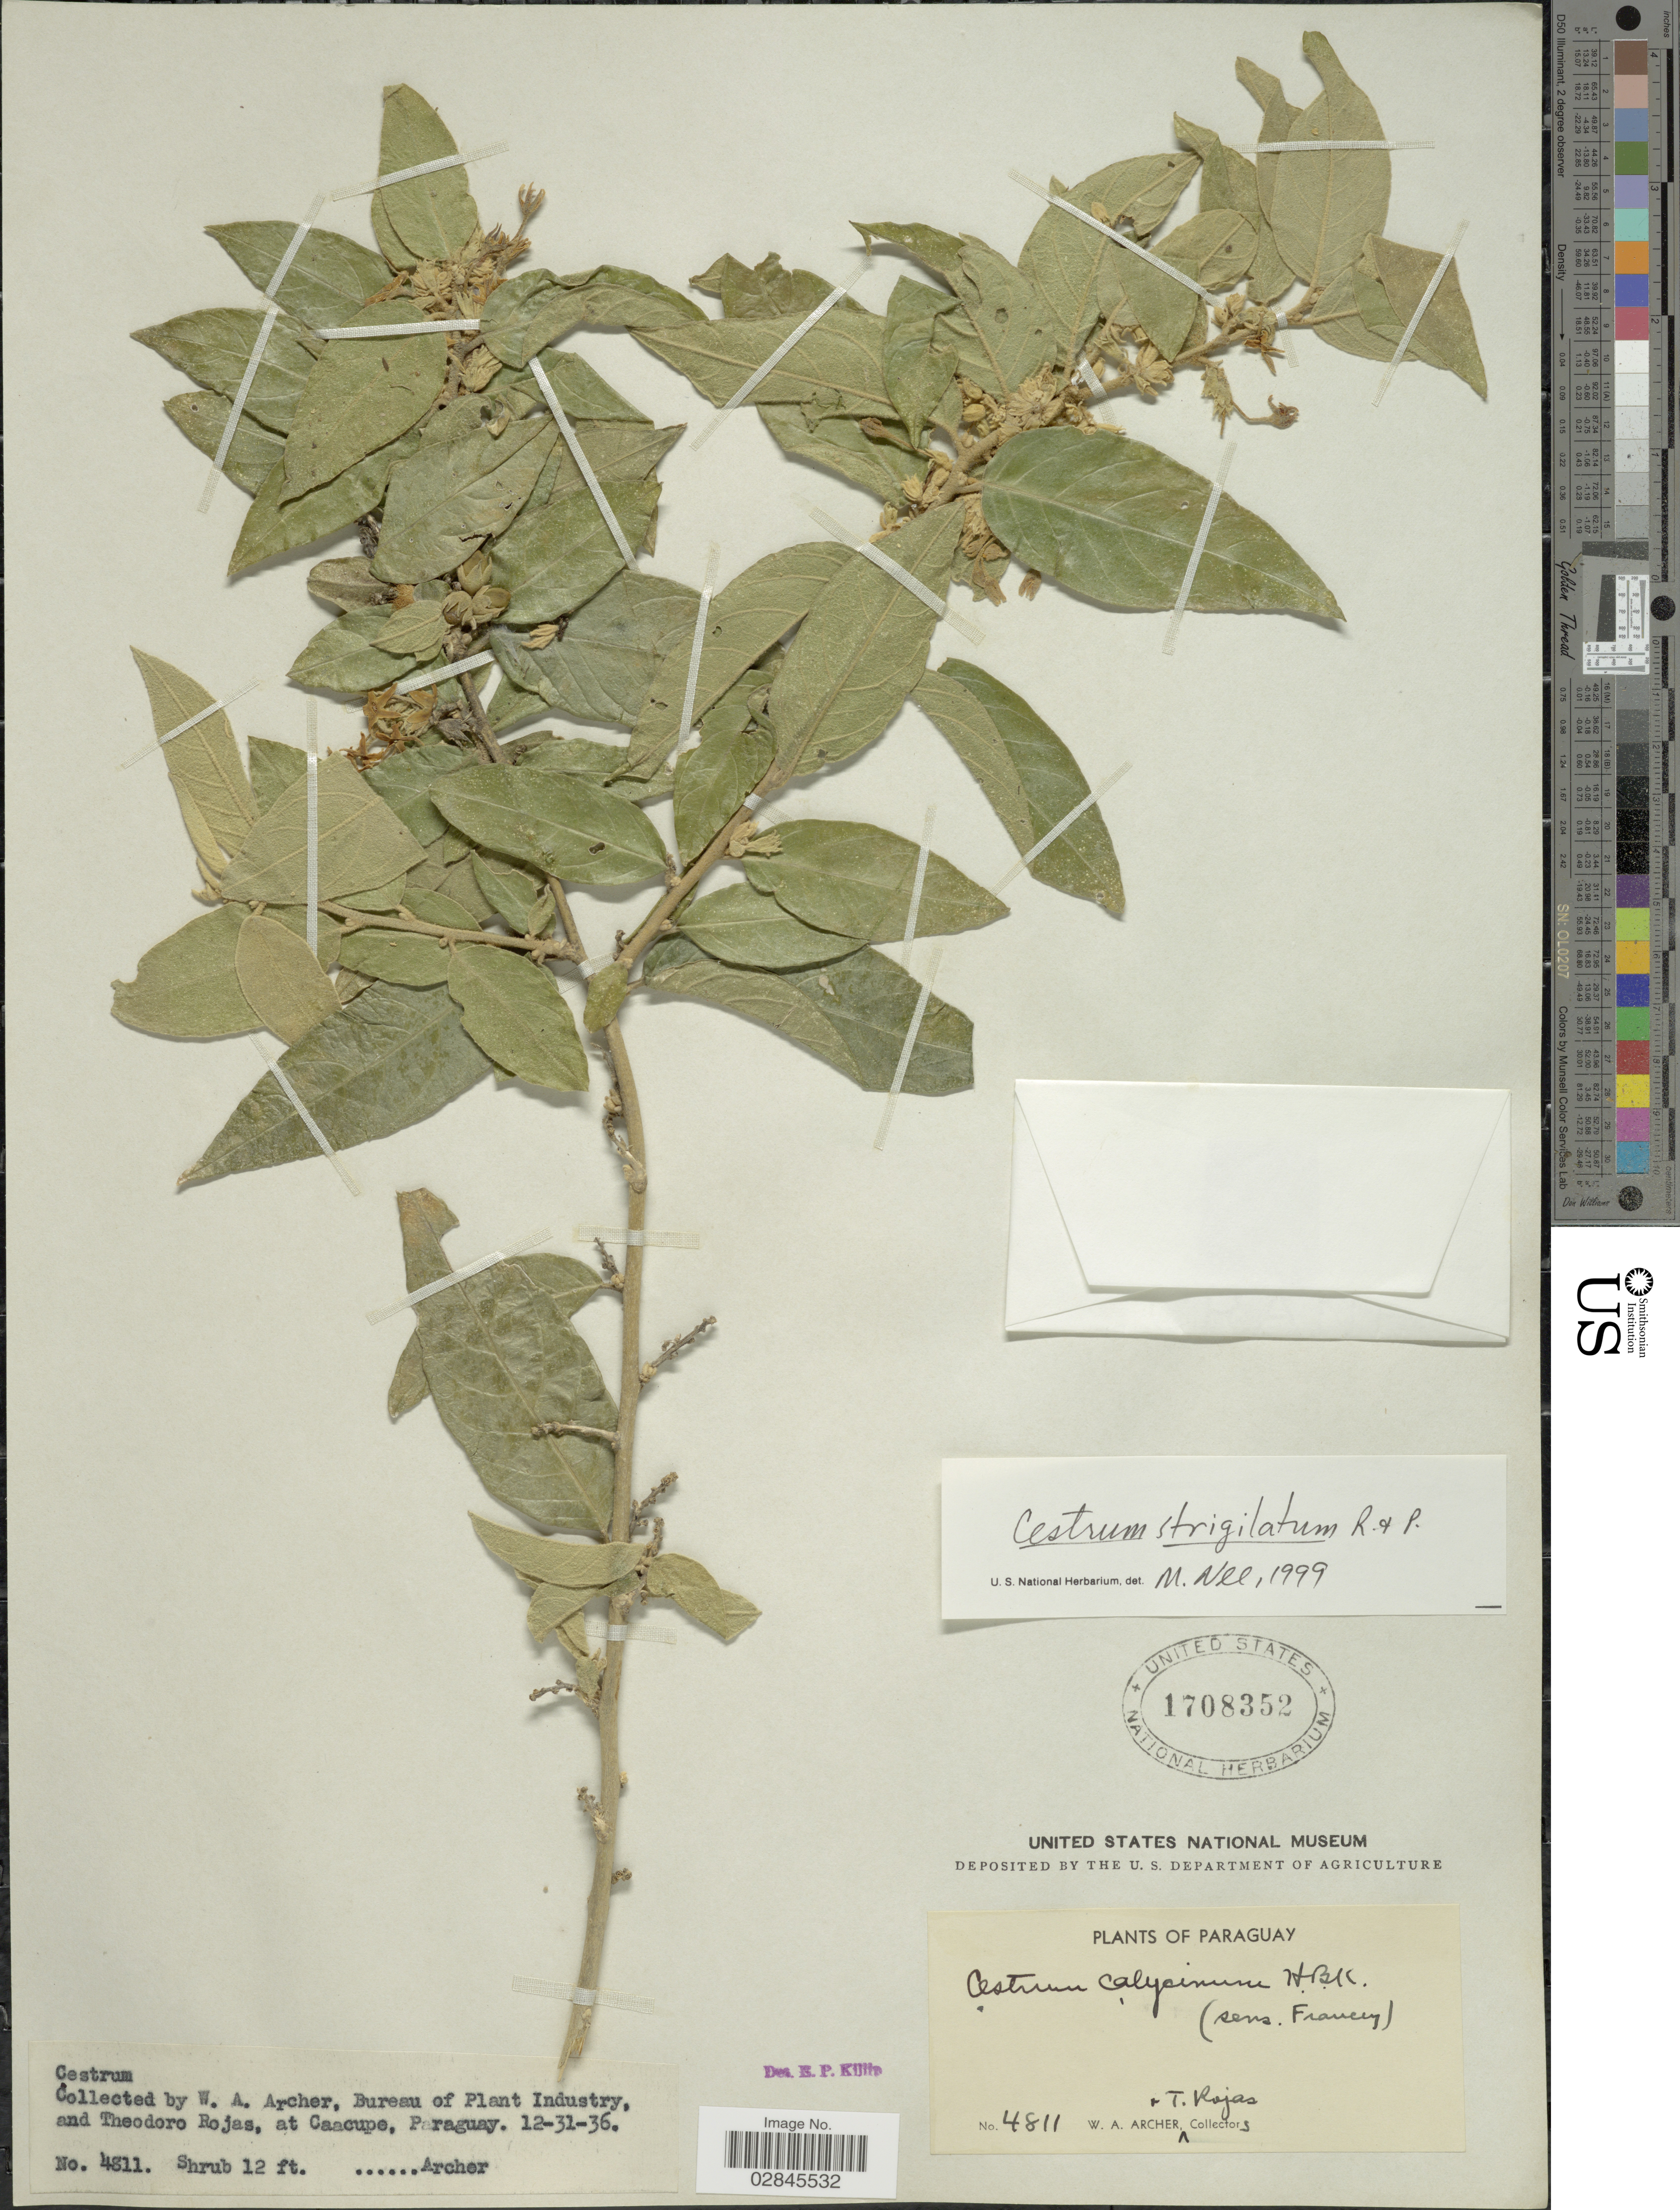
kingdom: Plantae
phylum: Tracheophyta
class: Magnoliopsida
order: Solanales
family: Solanaceae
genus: Cestrum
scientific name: Cestrum strigilatum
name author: Ruiz & Pav.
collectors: W. A. Archer & T. Rojas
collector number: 4811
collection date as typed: Transcribed d/m/y: 31/12/36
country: Paraguay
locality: Bureau of Plant Industry, and Theodoro Rojas, at Caacupe.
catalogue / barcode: US 1708352